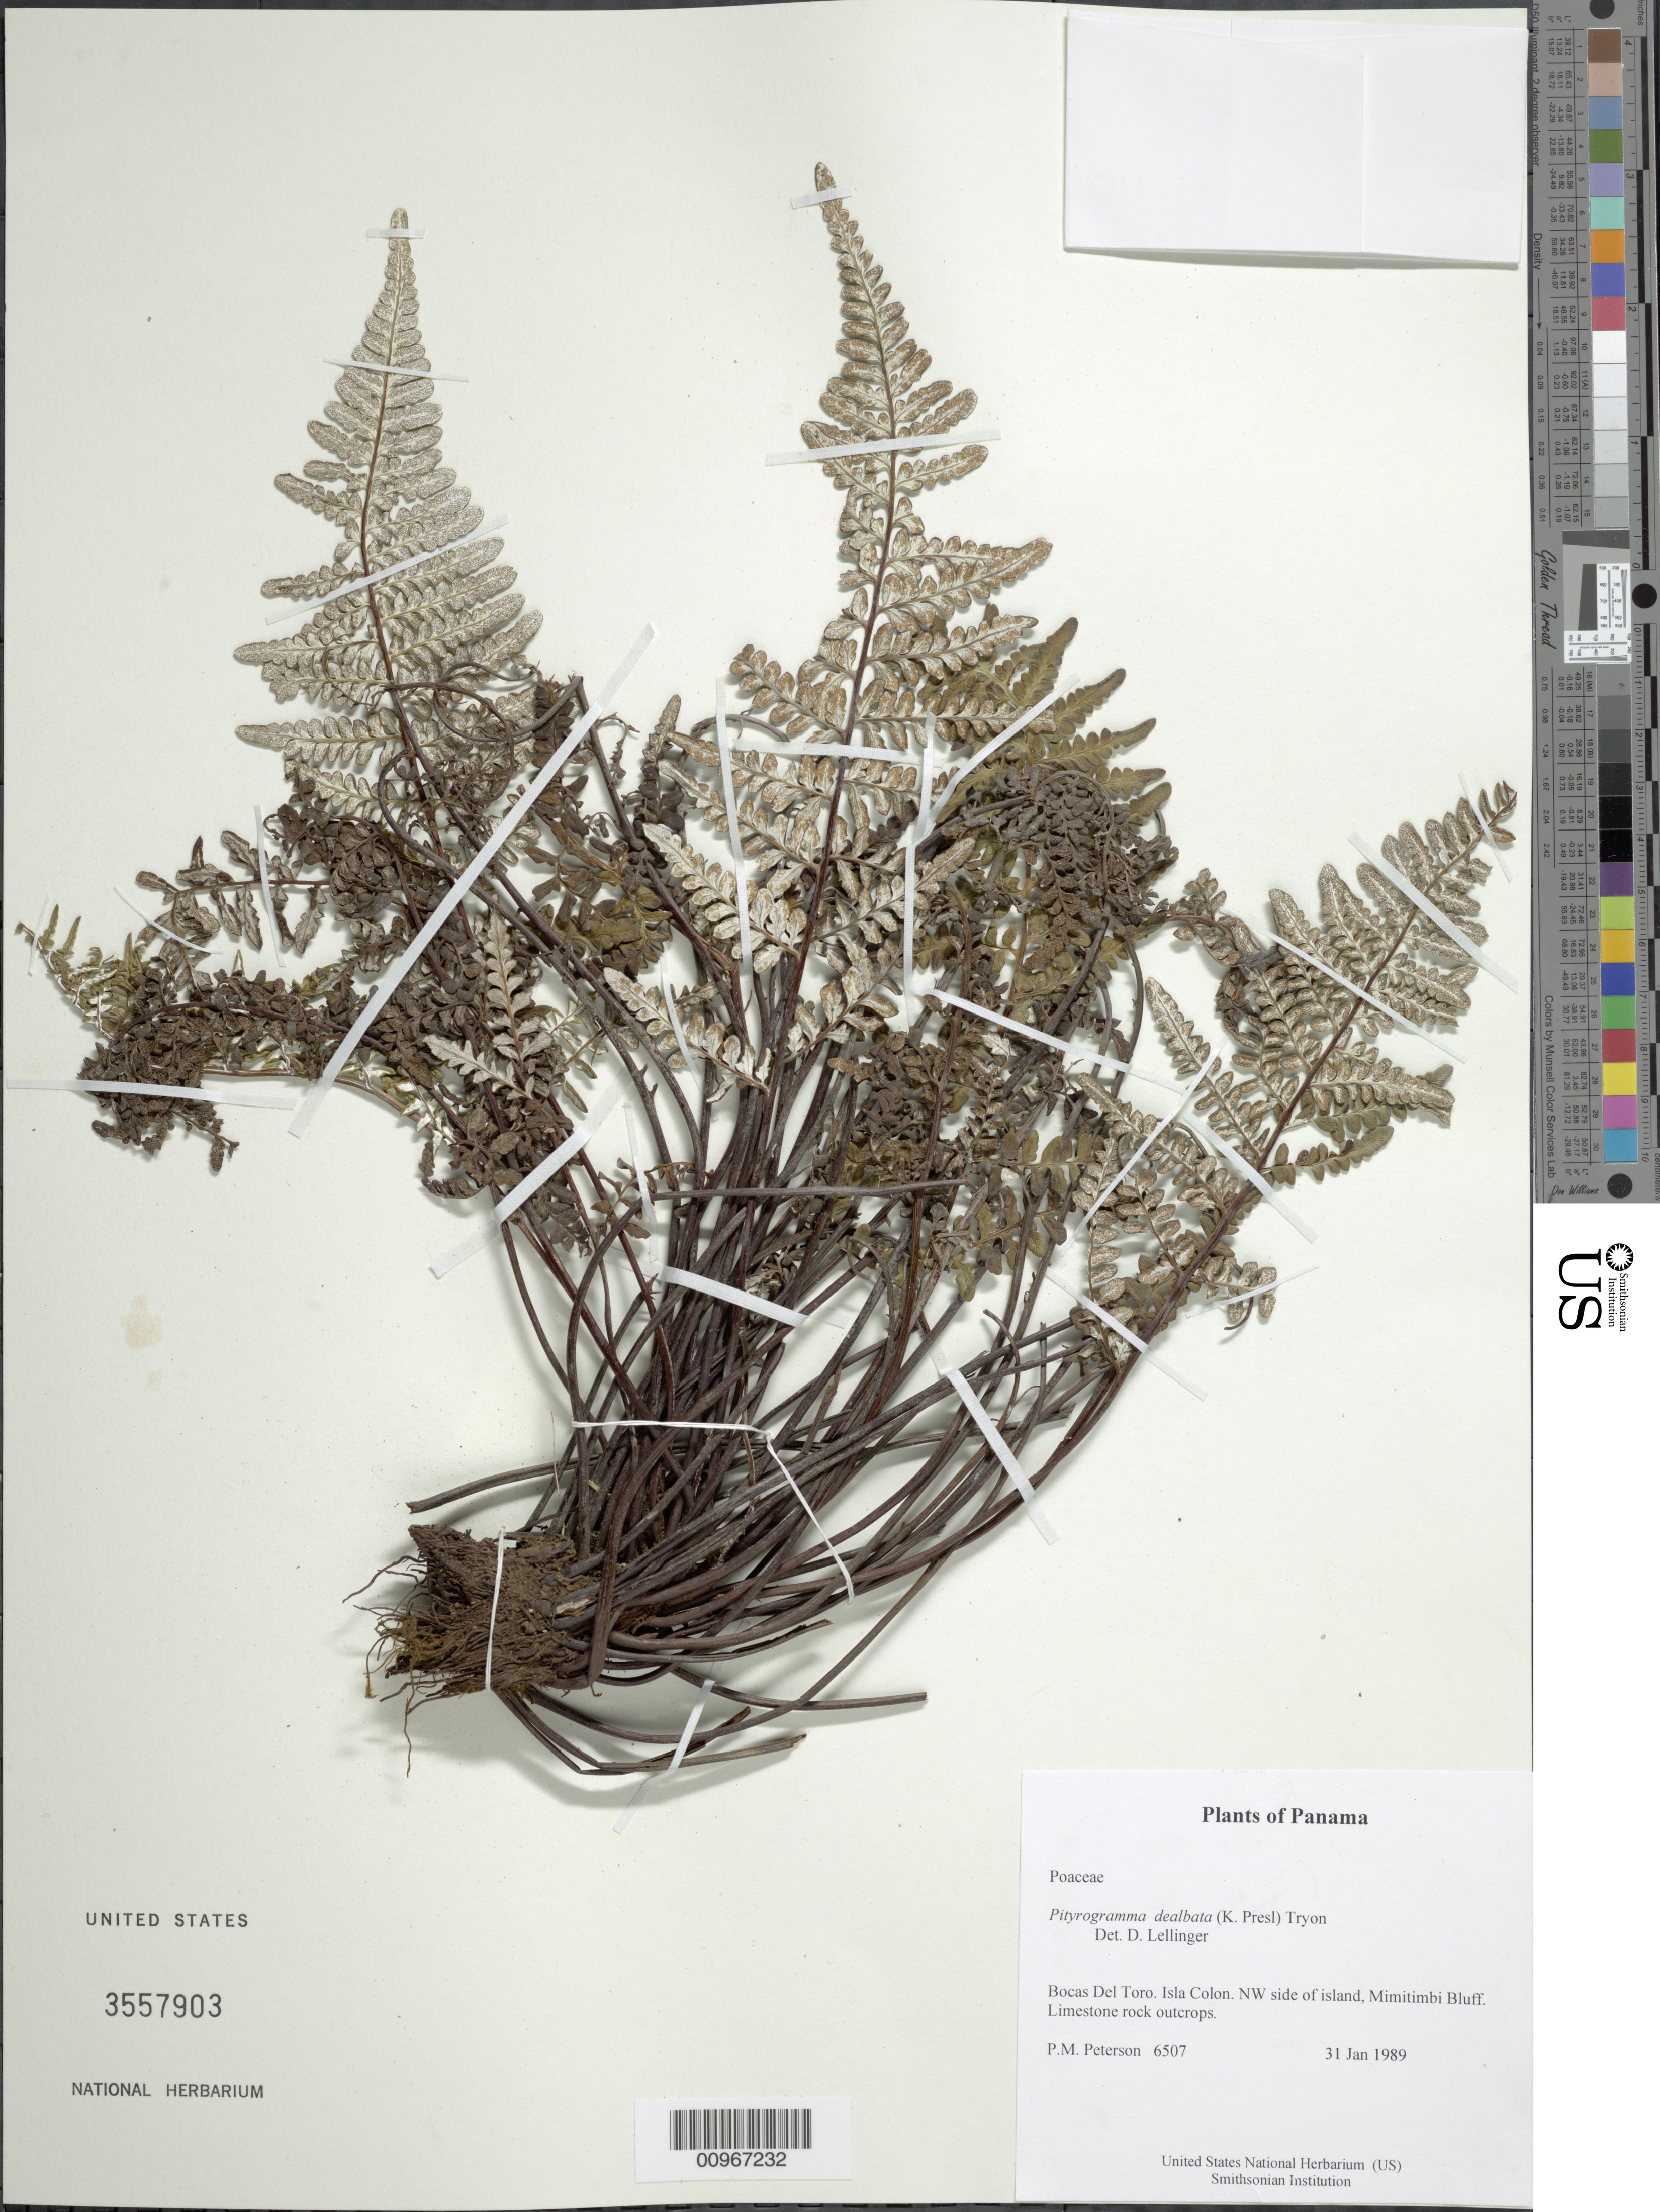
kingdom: Plantae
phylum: Tracheophyta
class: Polypodiopsida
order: Polypodiales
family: Pteridaceae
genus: Pityrogramma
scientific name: Pityrogramma dealbata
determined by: Lellinger, David B., (BOT), Smithsonian Institution - National Museum of Natural History (UNITED STATES)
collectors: P. M. Peterson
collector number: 06507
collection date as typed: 31 Jan 1989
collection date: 1989-01-31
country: Panama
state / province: Bocas del Toro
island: Colón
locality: NW side of island, Mimitimbi Bluff.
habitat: Limestone rock outcrops.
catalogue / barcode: US 3557903